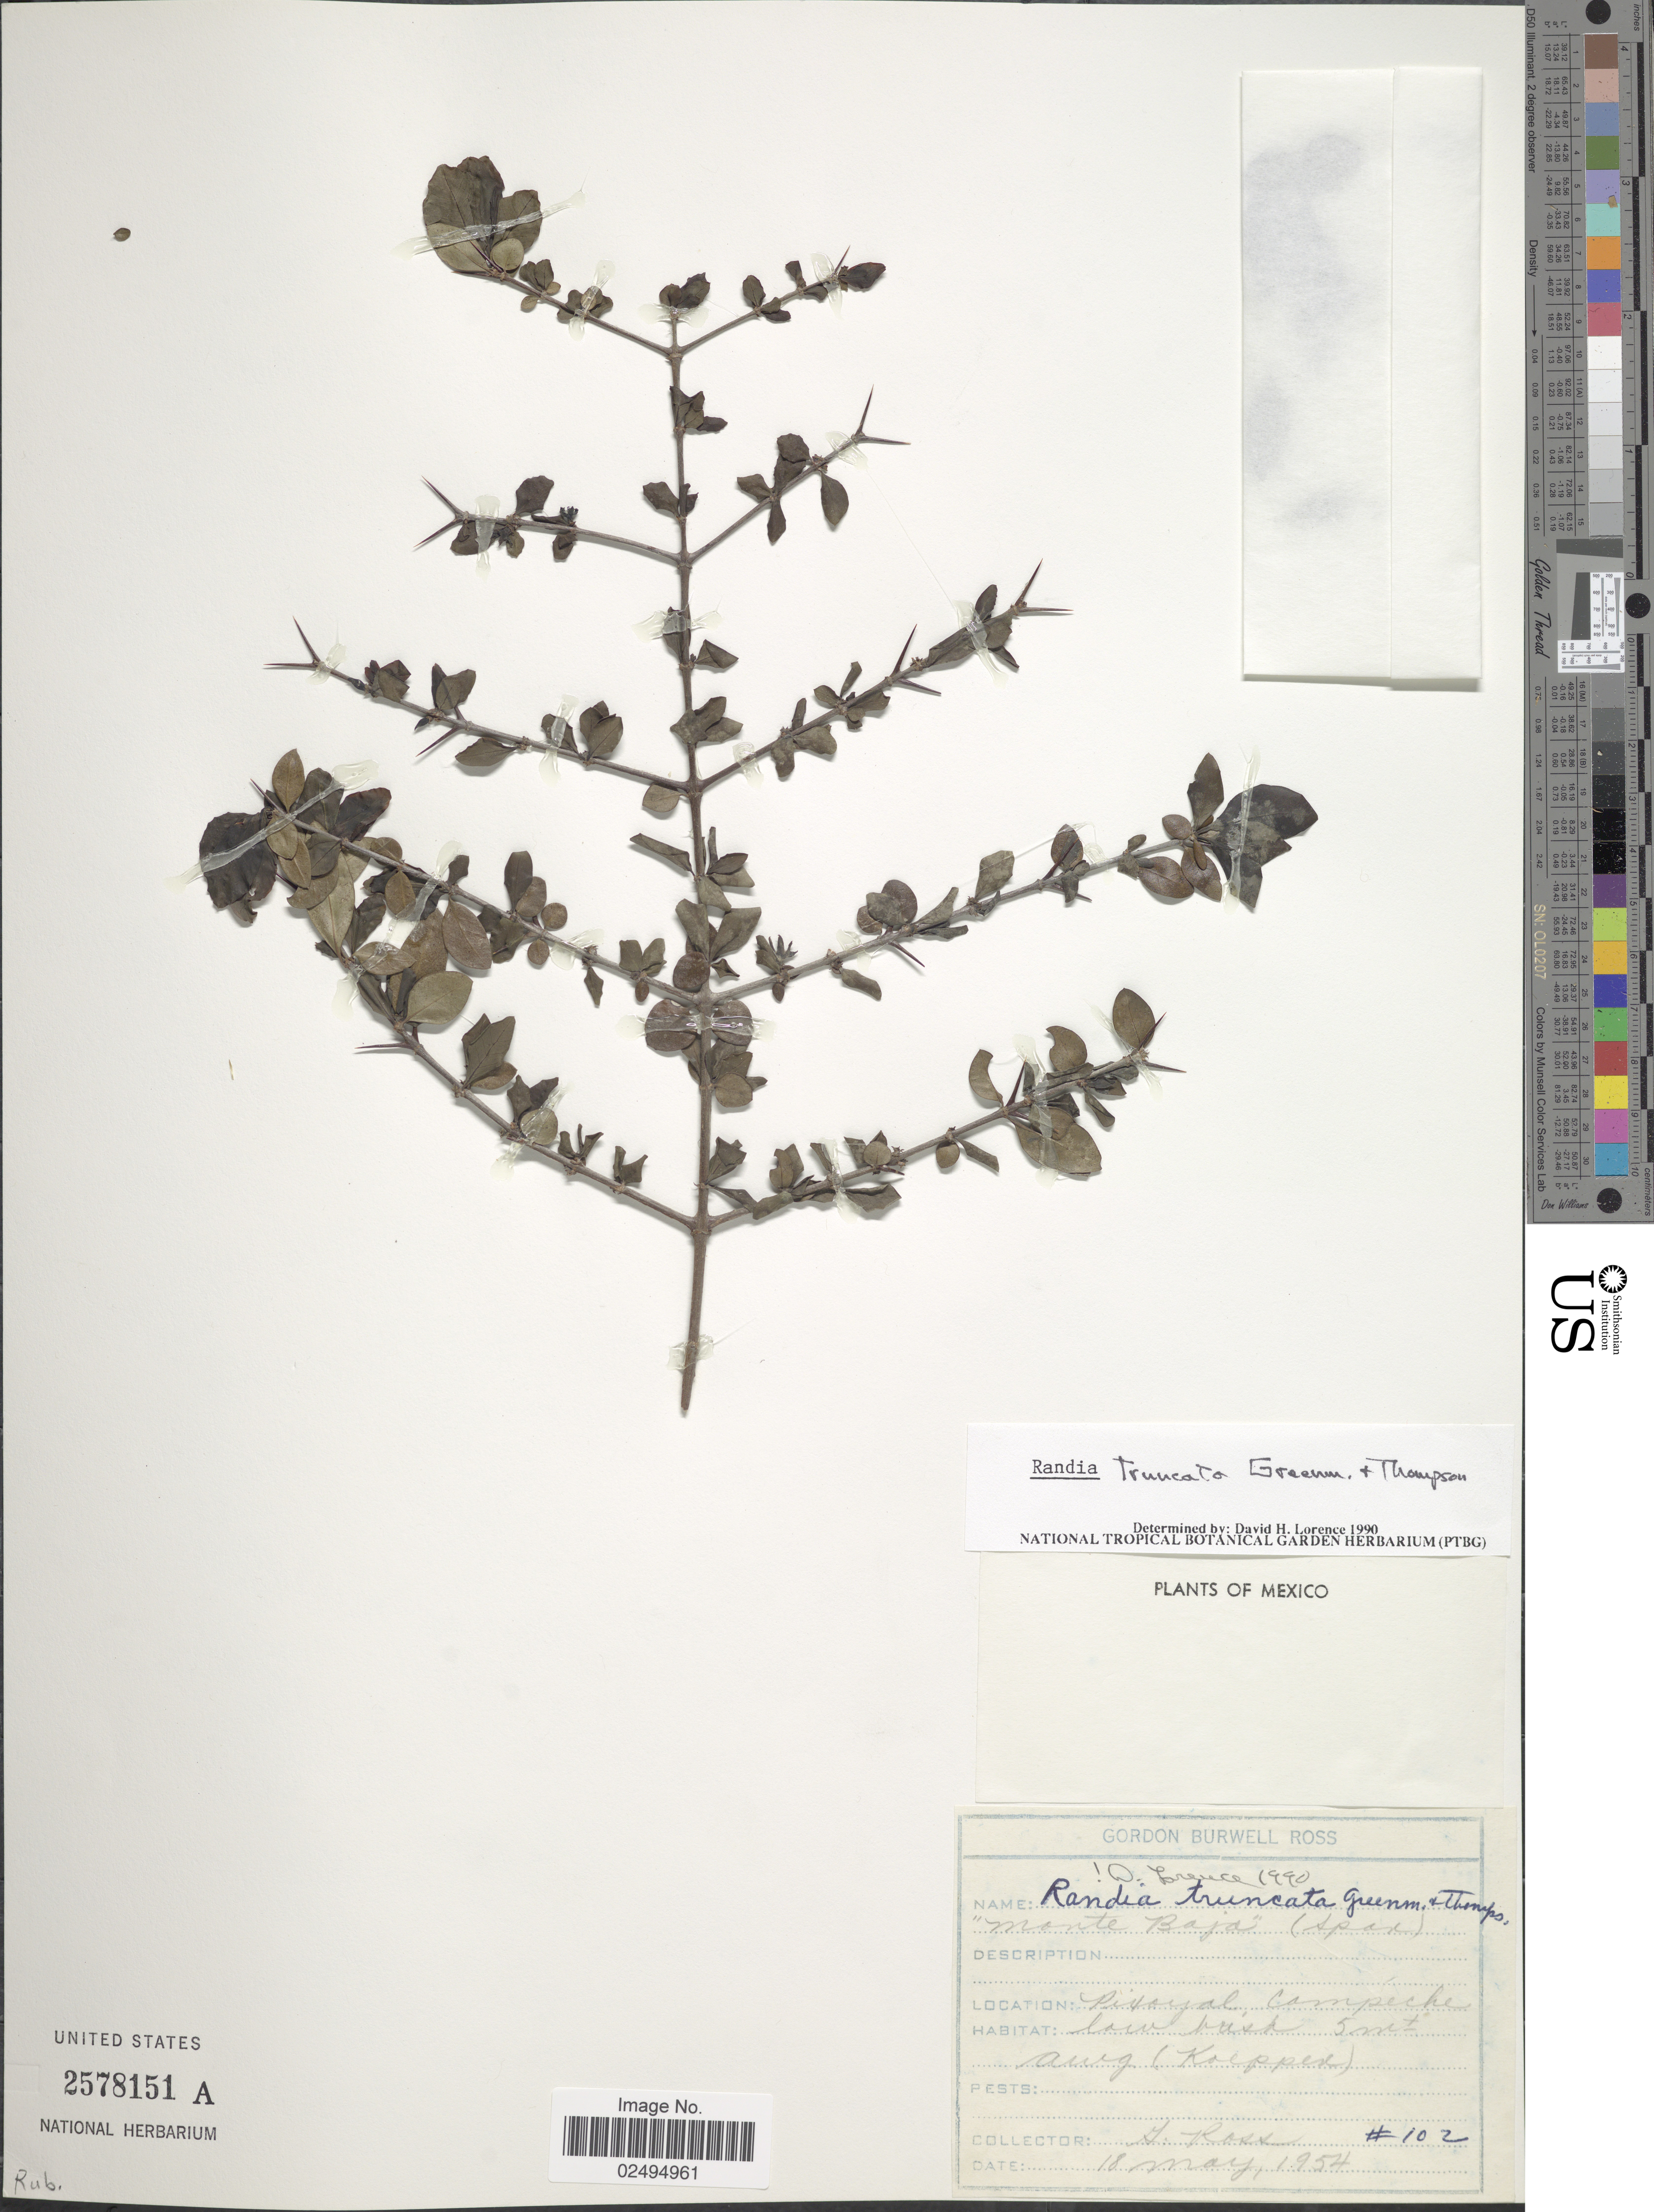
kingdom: Plantae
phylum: Tracheophyta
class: Magnoliopsida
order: Gentianales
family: Rubiaceae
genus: Randia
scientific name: Randia truncata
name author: Greenm. & C.H. Thomps.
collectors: G. B. Ross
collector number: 102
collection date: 1954-05-18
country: Mexico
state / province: Campeche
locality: Pixoyal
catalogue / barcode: US 2578151A